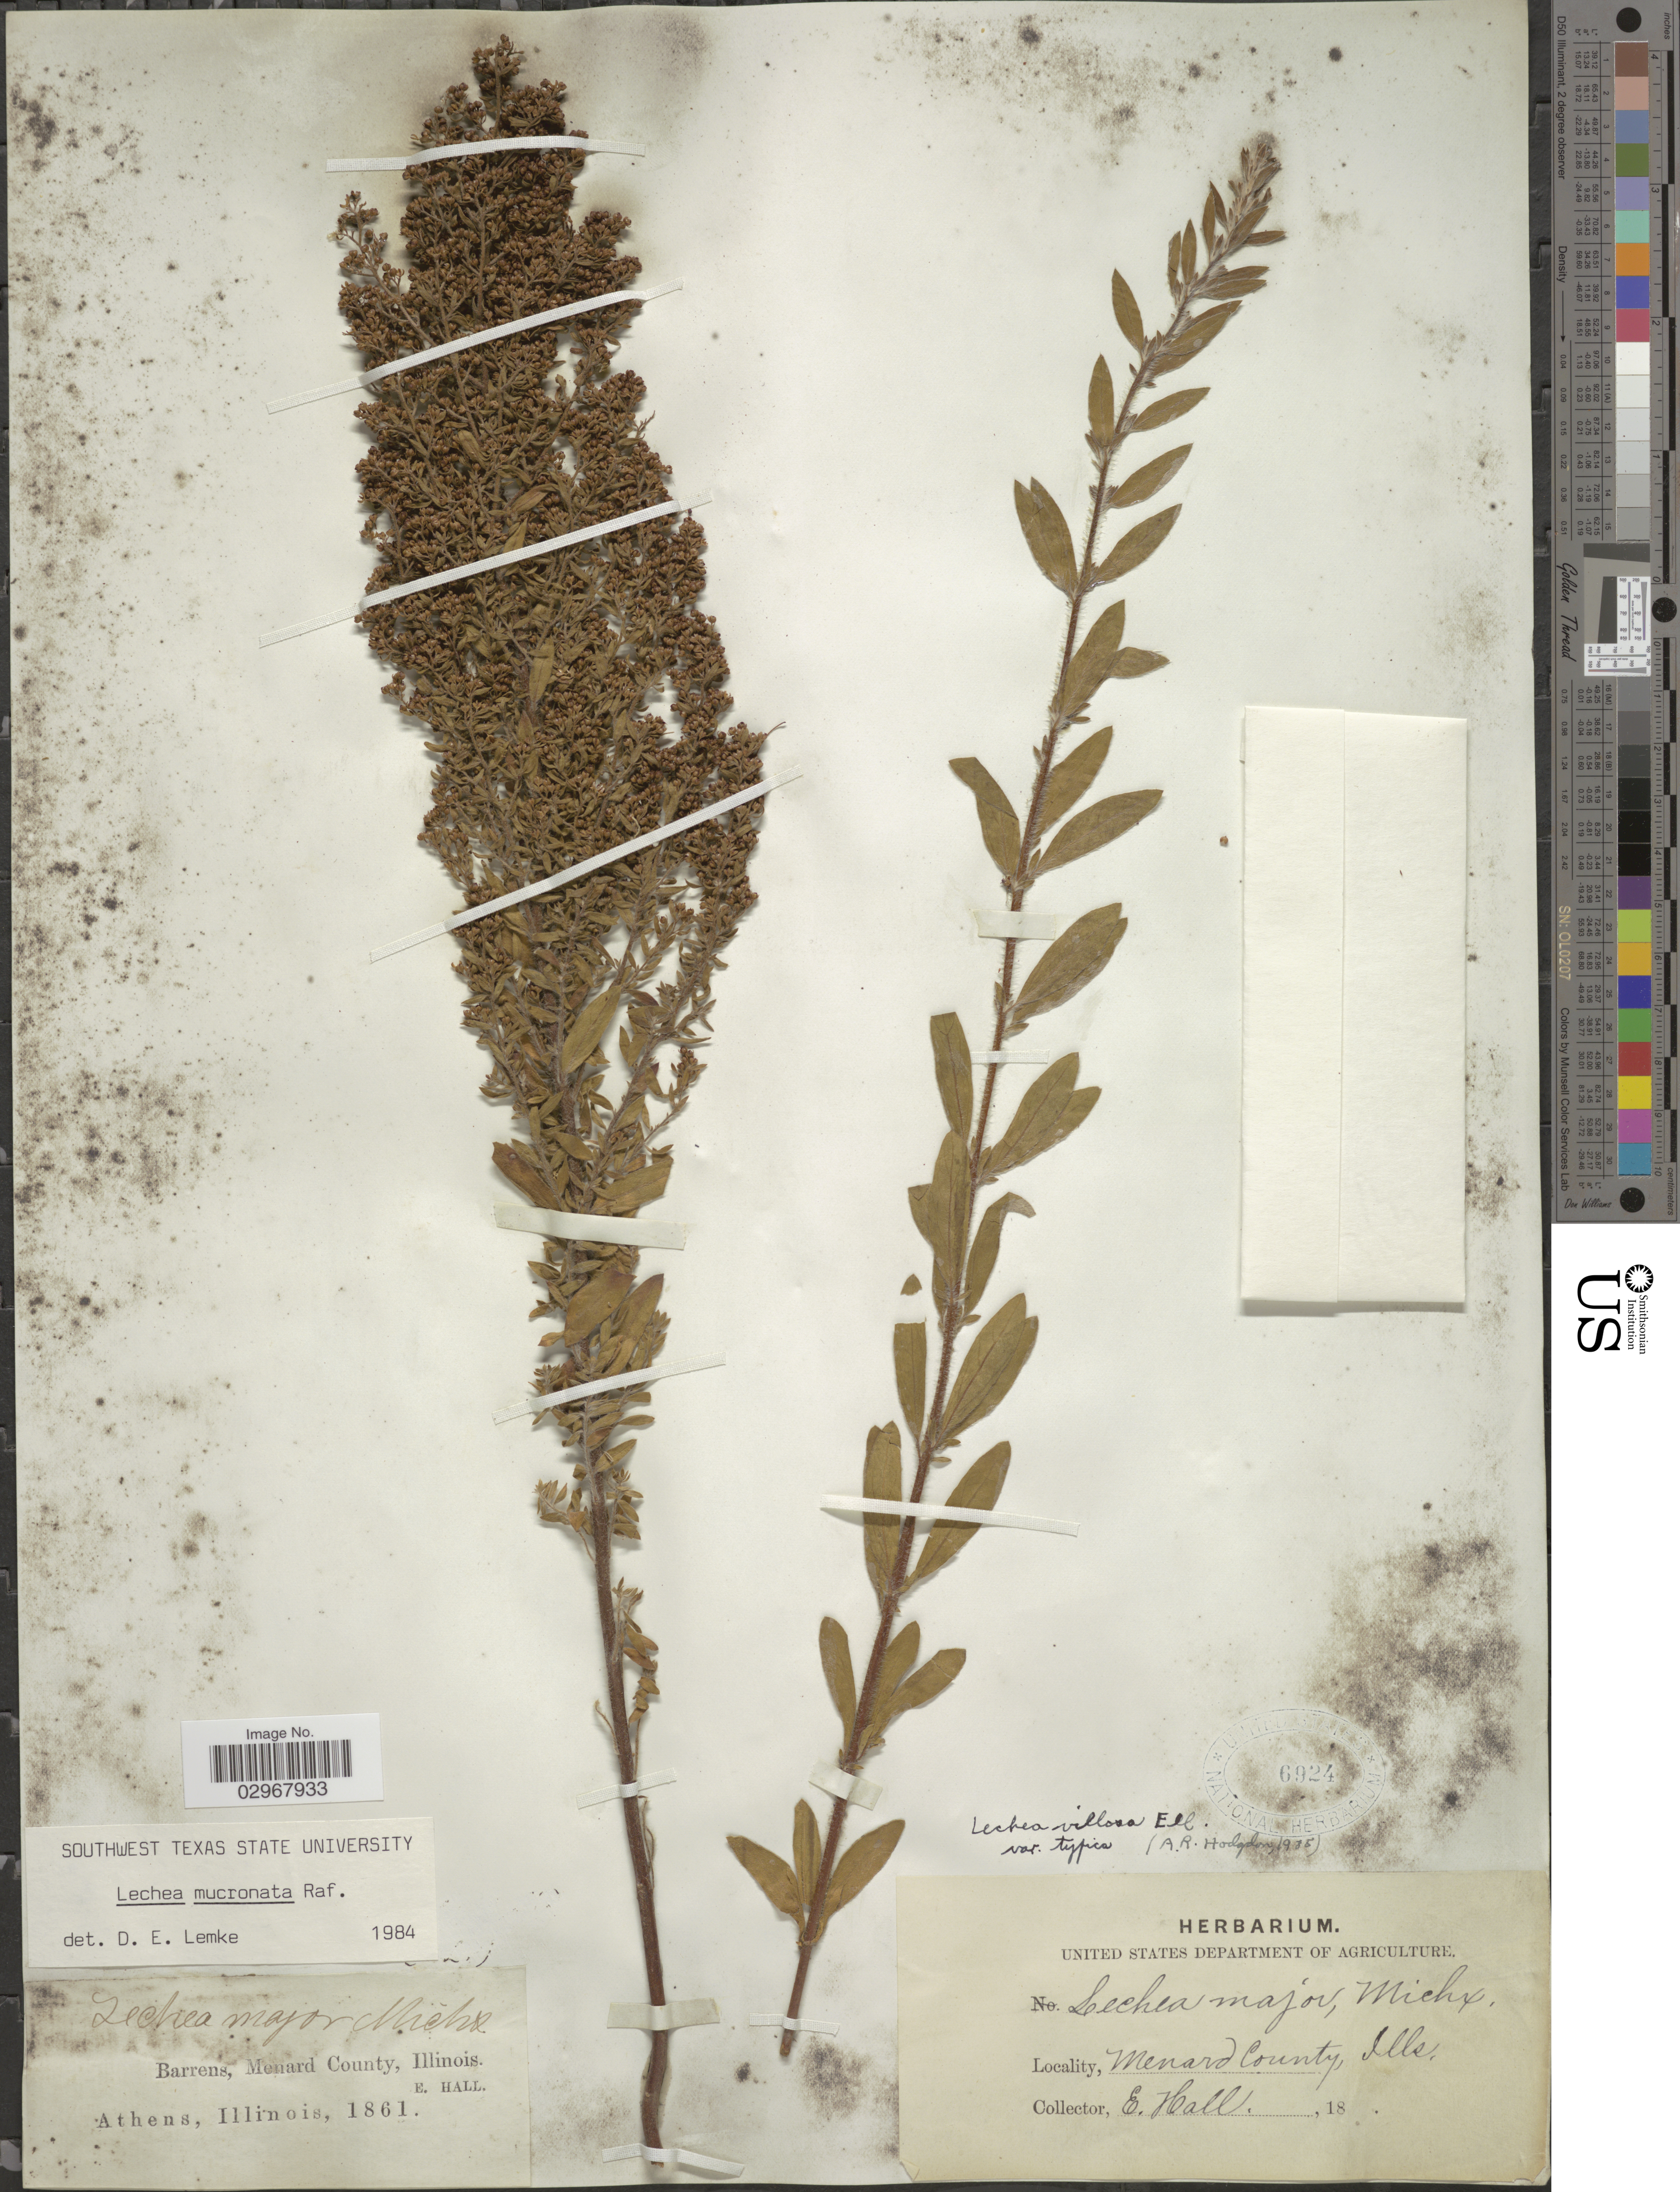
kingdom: Plantae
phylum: Tracheophyta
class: Magnoliopsida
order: Malvales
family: Cistaceae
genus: Lechea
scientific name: Lechea mucronata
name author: Raf.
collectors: E. Hall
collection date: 1861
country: United States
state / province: Illinois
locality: Barrens, Menard County. Athens.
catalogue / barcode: US 6924